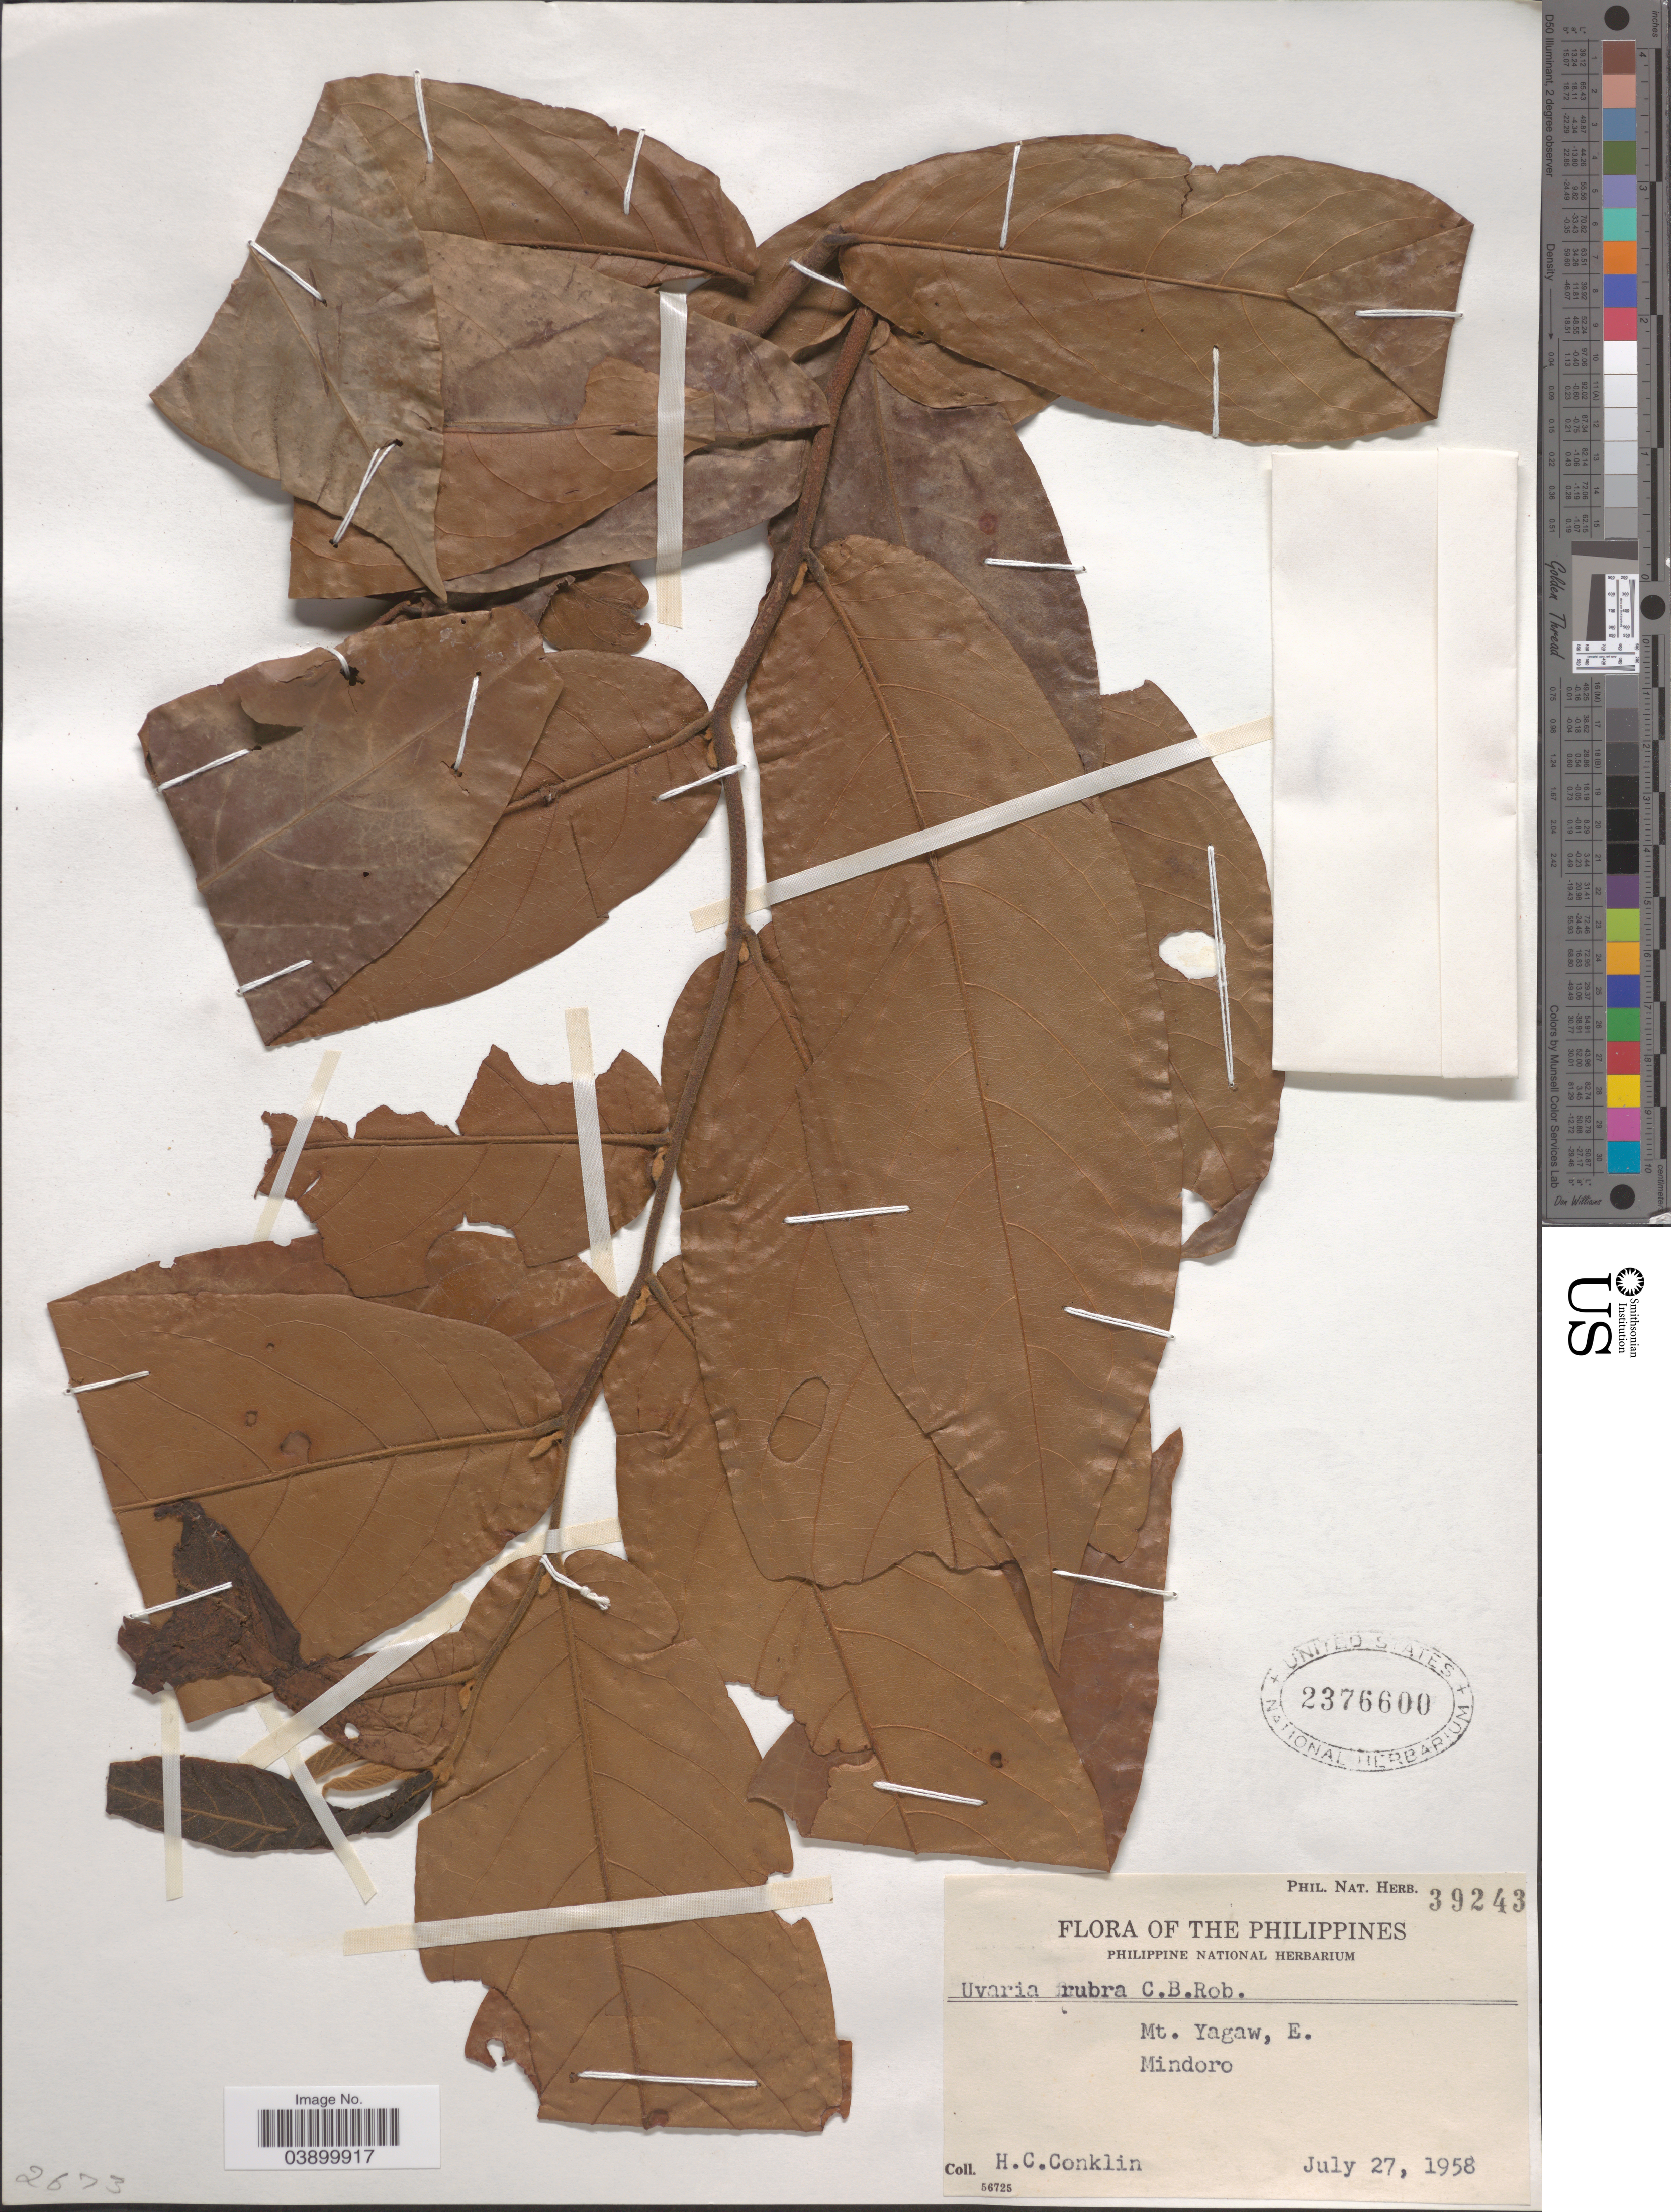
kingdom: Plantae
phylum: Tracheophyta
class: Magnoliopsida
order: Magnoliales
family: Annonaceae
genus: Uvaria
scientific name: Uvaria rubra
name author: C.B. Rob.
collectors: H. Conklin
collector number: Phil. Nat.Herb. 39243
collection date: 1958-07-27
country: Philippines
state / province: Mimaropa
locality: Mt. Yagaw, E. Mindoro.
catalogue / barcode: US 2376600